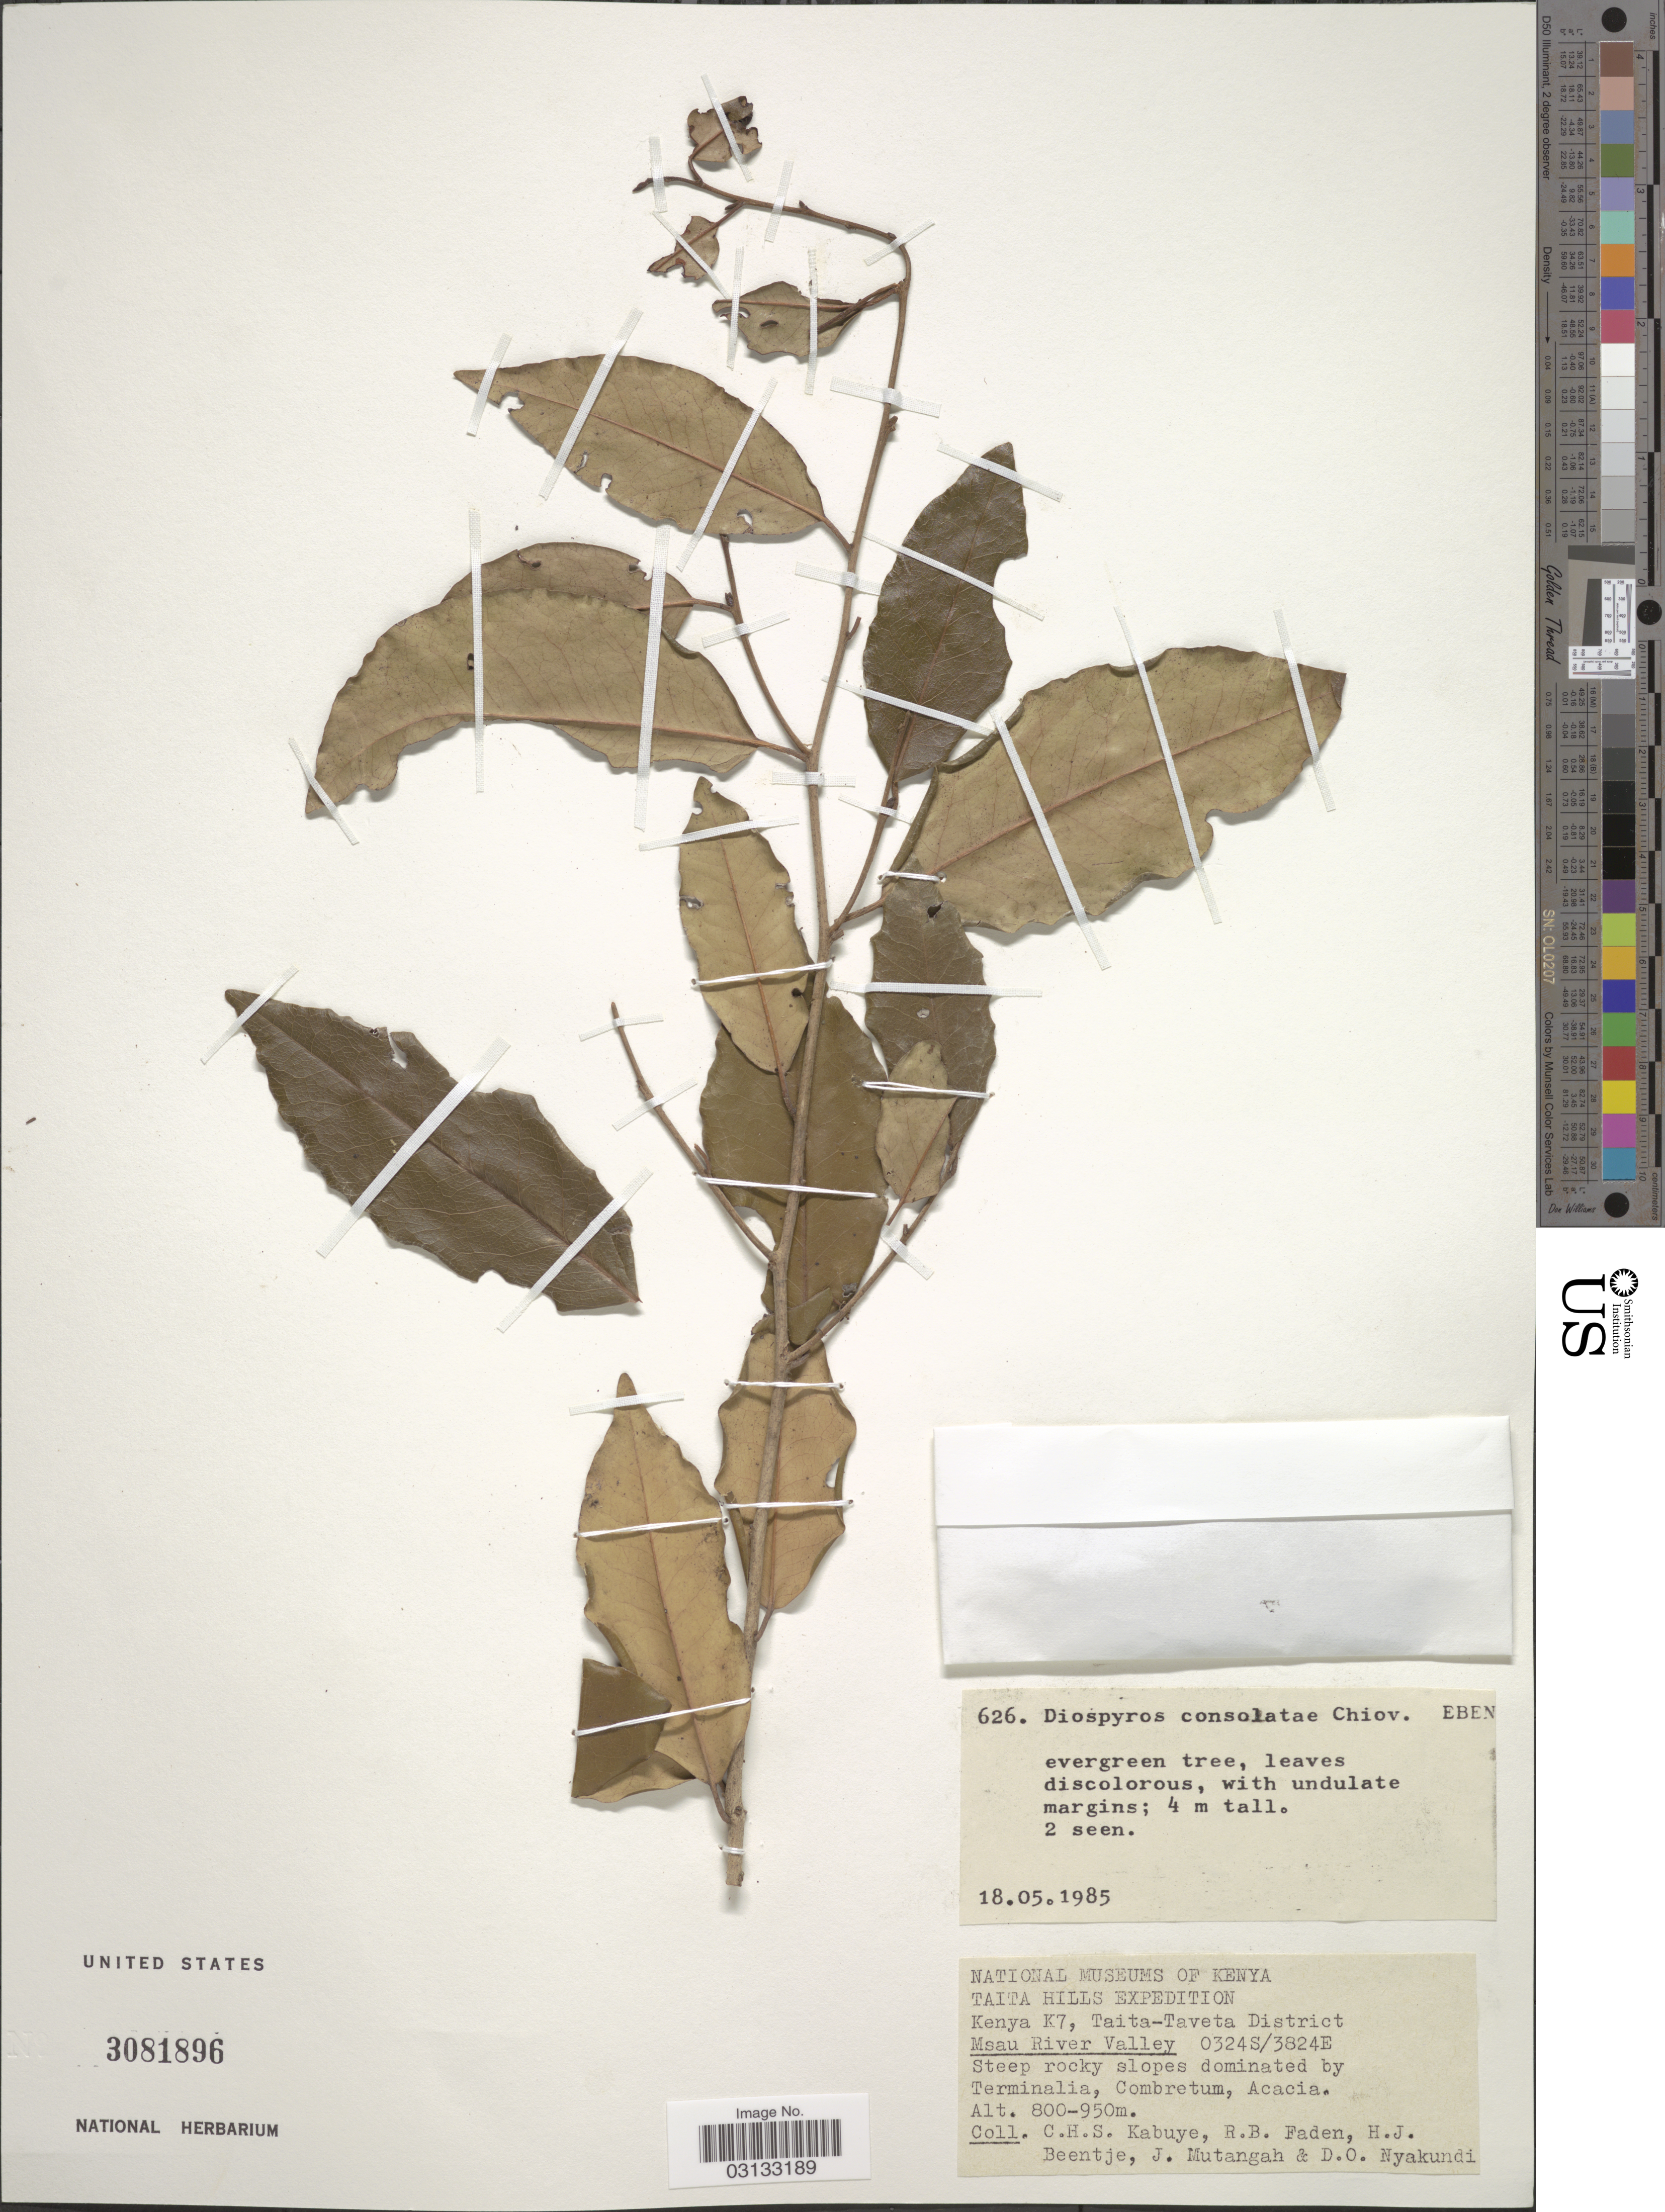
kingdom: Plantae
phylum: Tracheophyta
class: Magnoliopsida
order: Ericales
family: Ebenaceae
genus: Diospyros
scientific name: Diospyros consolatae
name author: Chiov.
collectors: C. Kabuye, R. B. Faden, H. J. Beentje, J. Mutangah & D. Nyakundi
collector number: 626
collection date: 1985-05-18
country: Kenya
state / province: Taita Taveta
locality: Taita Hills, Kenya K7, Taita-Taveta District, Msau River Valley.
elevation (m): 800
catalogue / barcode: US 3081896